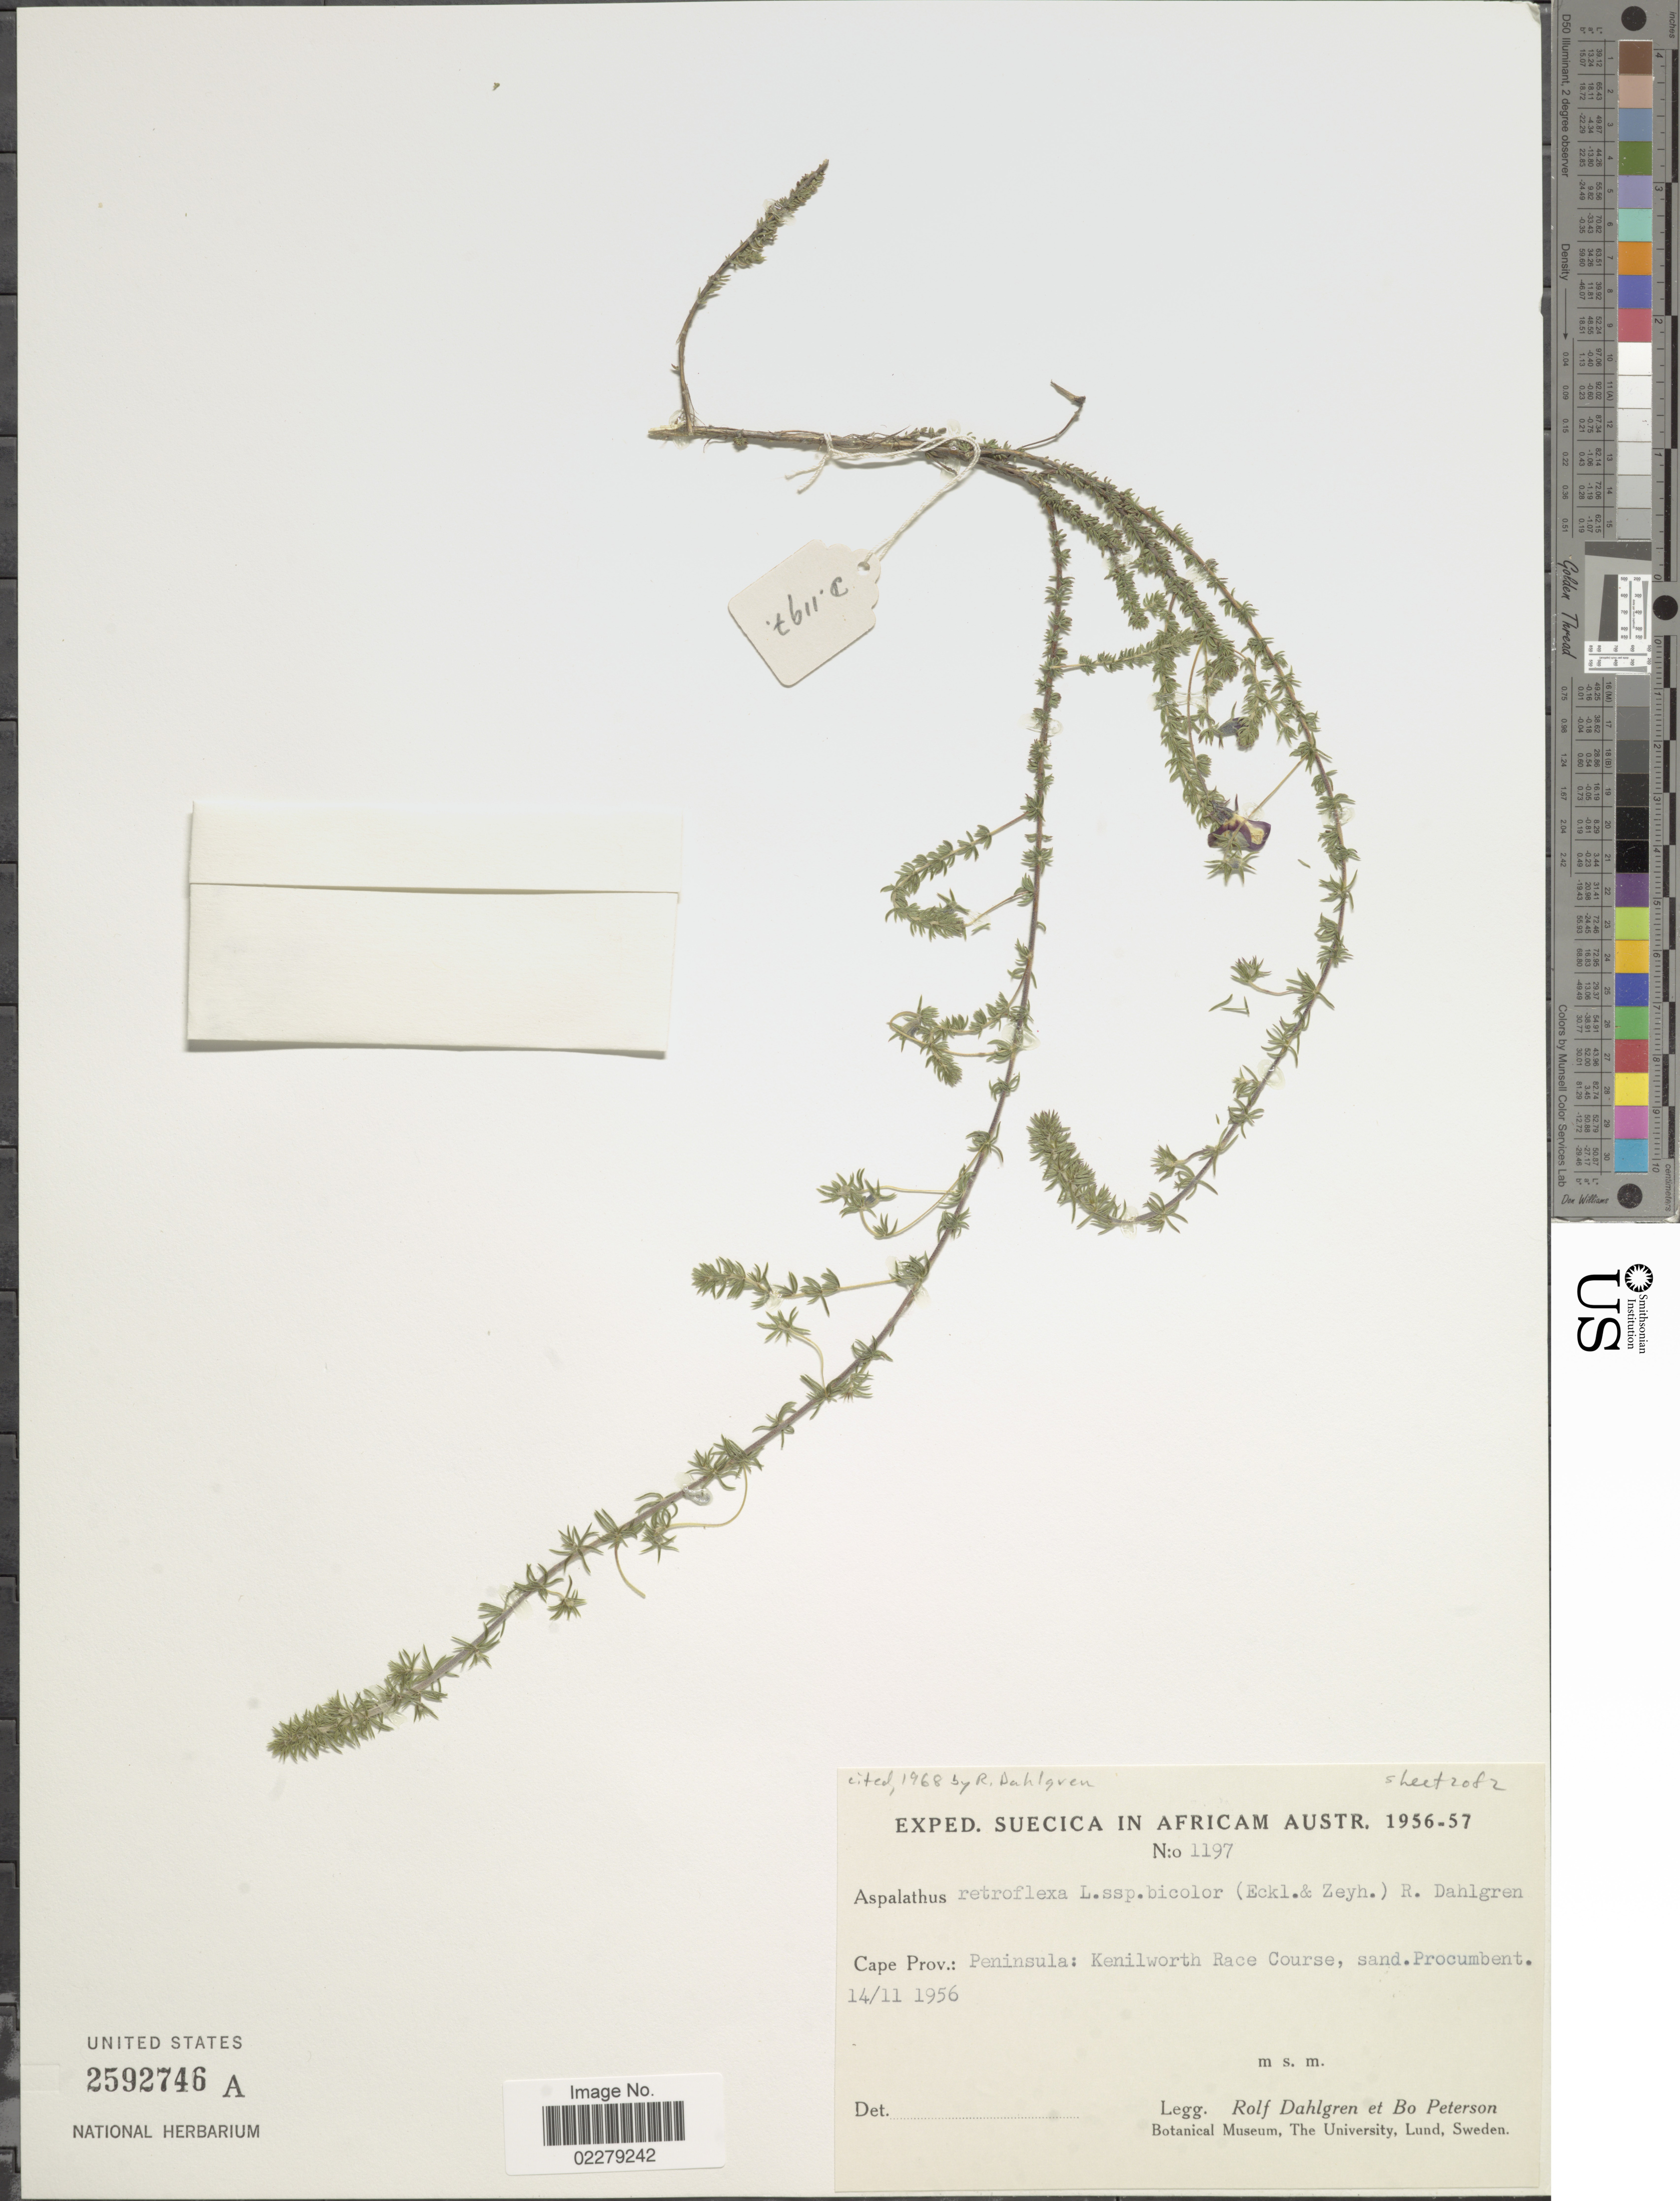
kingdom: Plantae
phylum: Tracheophyta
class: Magnoliopsida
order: Fabales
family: Fabaceae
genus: Aspalathus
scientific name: Aspalathus retroflexa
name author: Eckl. & Zeyh.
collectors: R. Dahlgren & B. H. Peterson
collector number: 1197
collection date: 1956-11-14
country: South Africa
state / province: Western Cape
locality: Peninsula: Kenilworth Race Course, sand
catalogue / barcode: US 2592746A